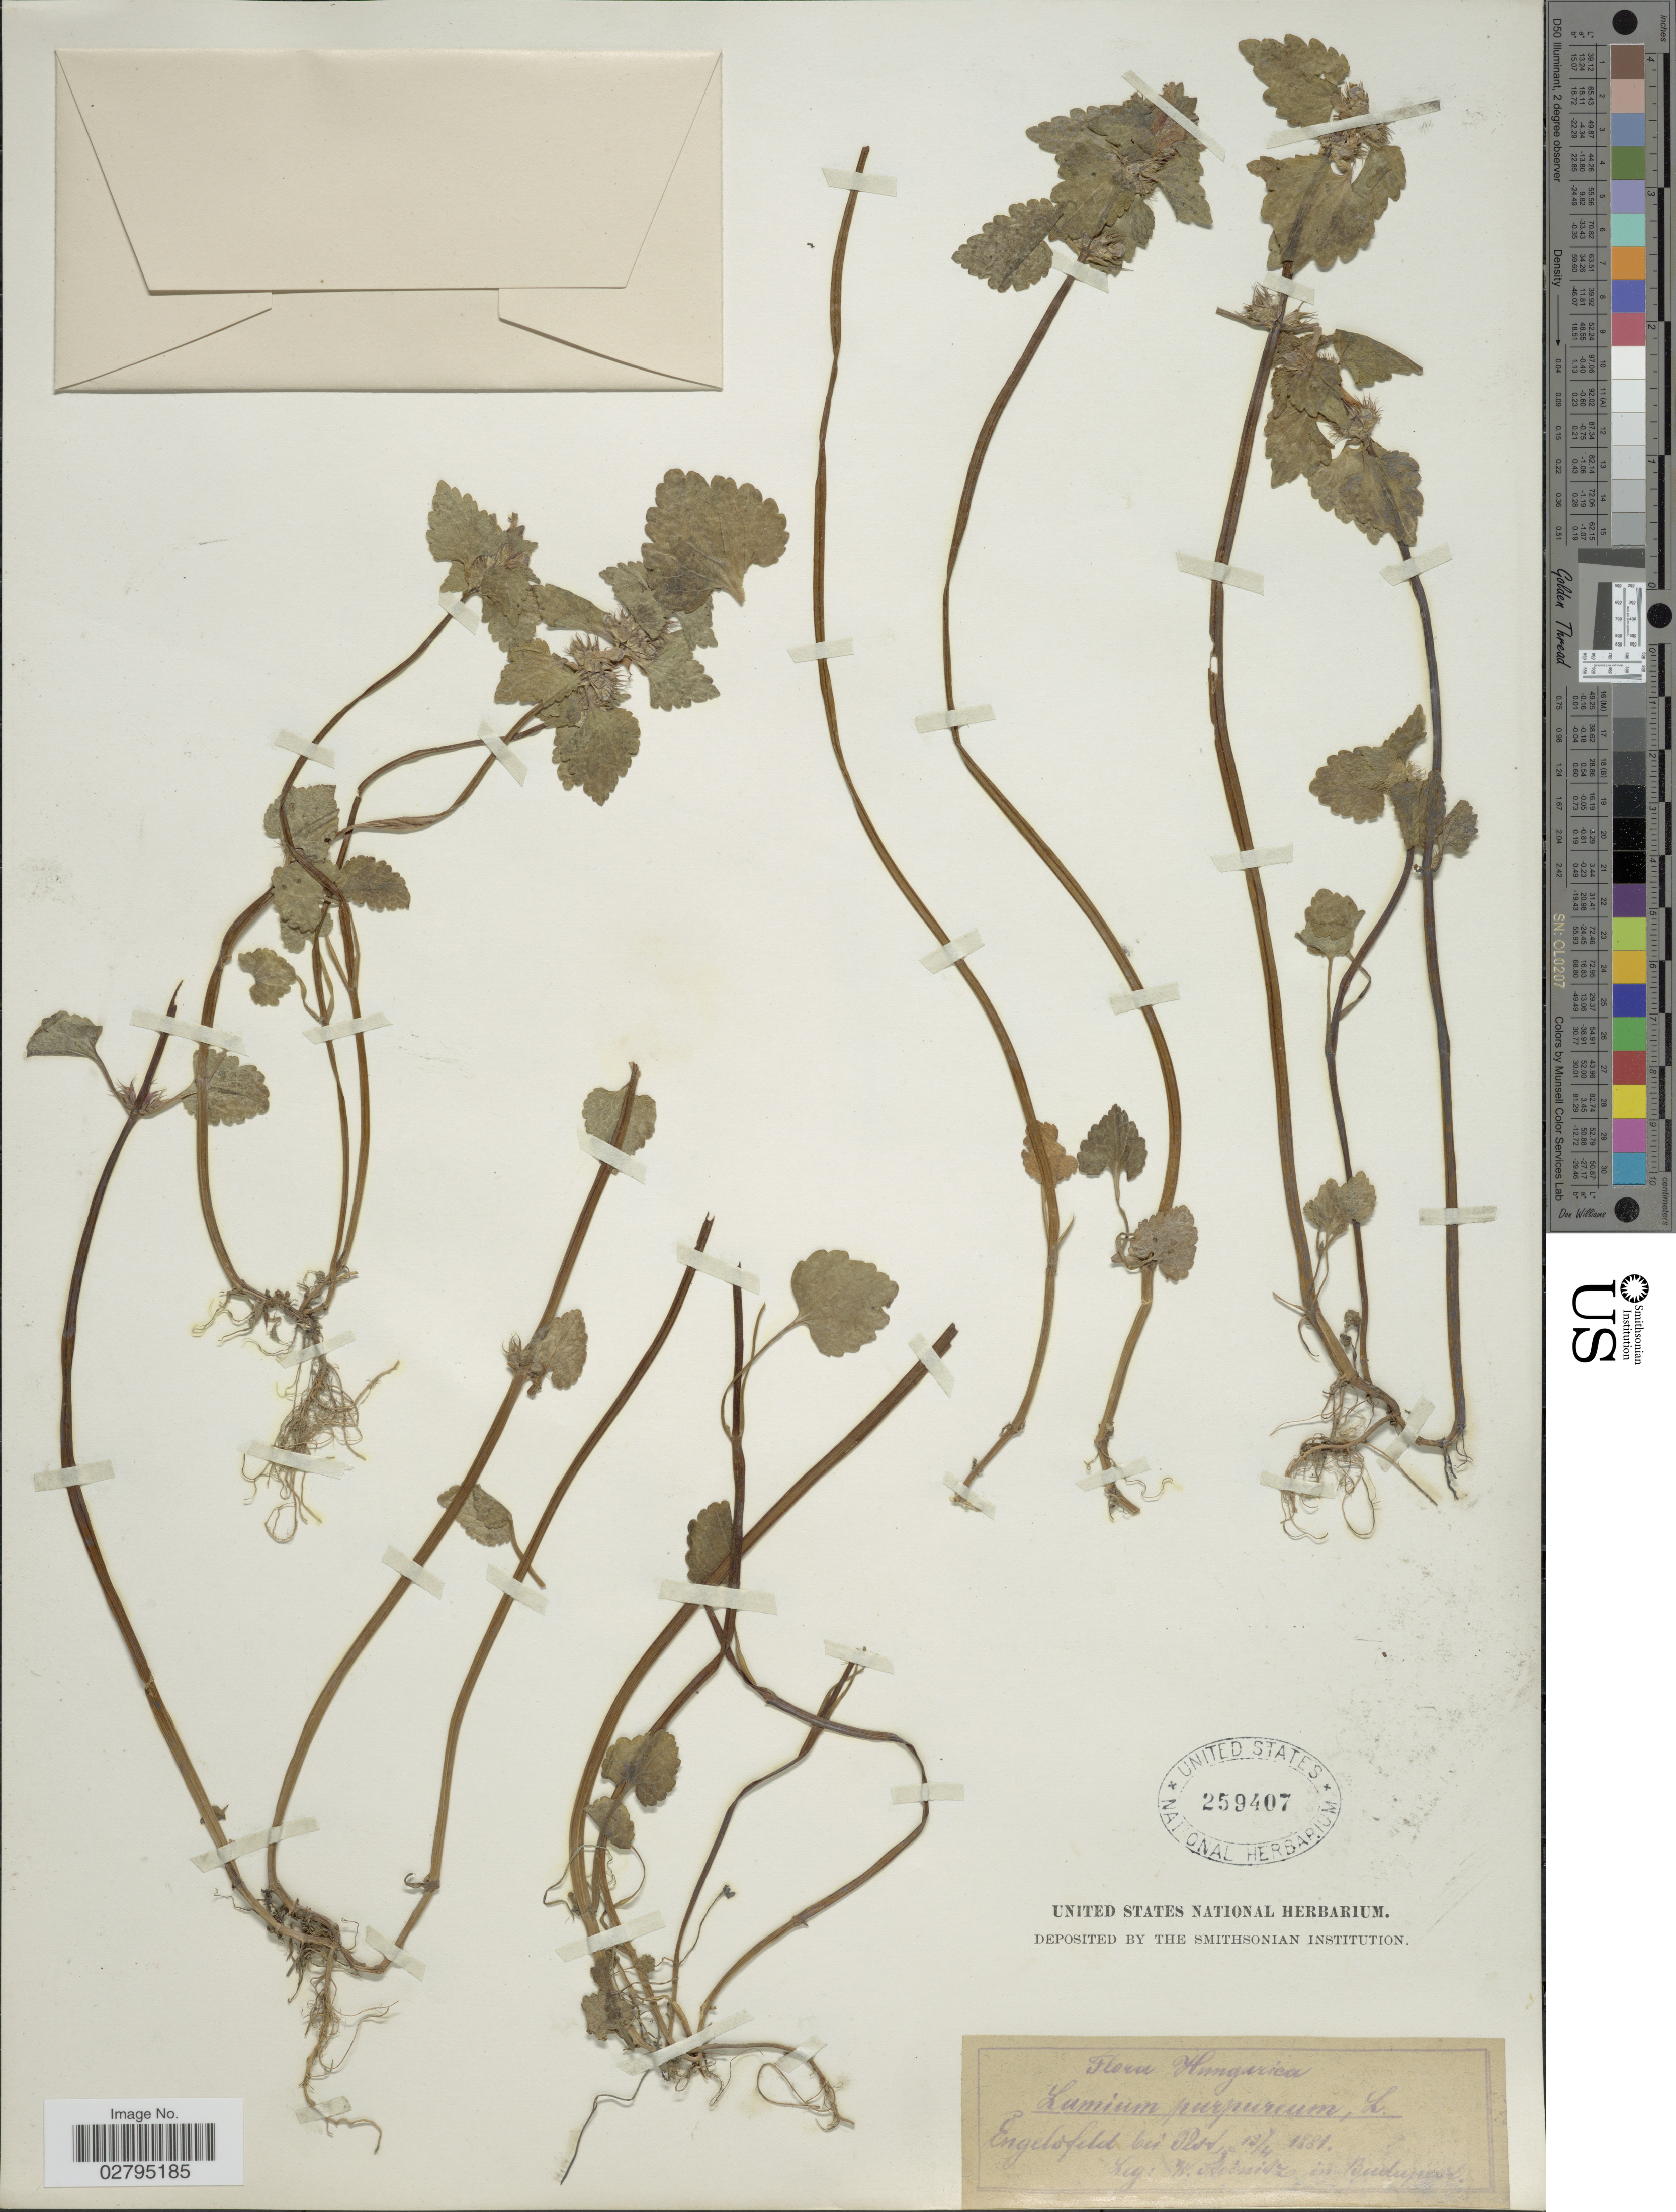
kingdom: Plantae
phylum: Tracheophyta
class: Magnoliopsida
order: Lamiales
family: Lamiaceae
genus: Lamium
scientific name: Lamium purpureum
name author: L.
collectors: H. Manitz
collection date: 1881-04-13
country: Hungary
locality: Engelsfeld bei Pest.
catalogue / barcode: US 259407